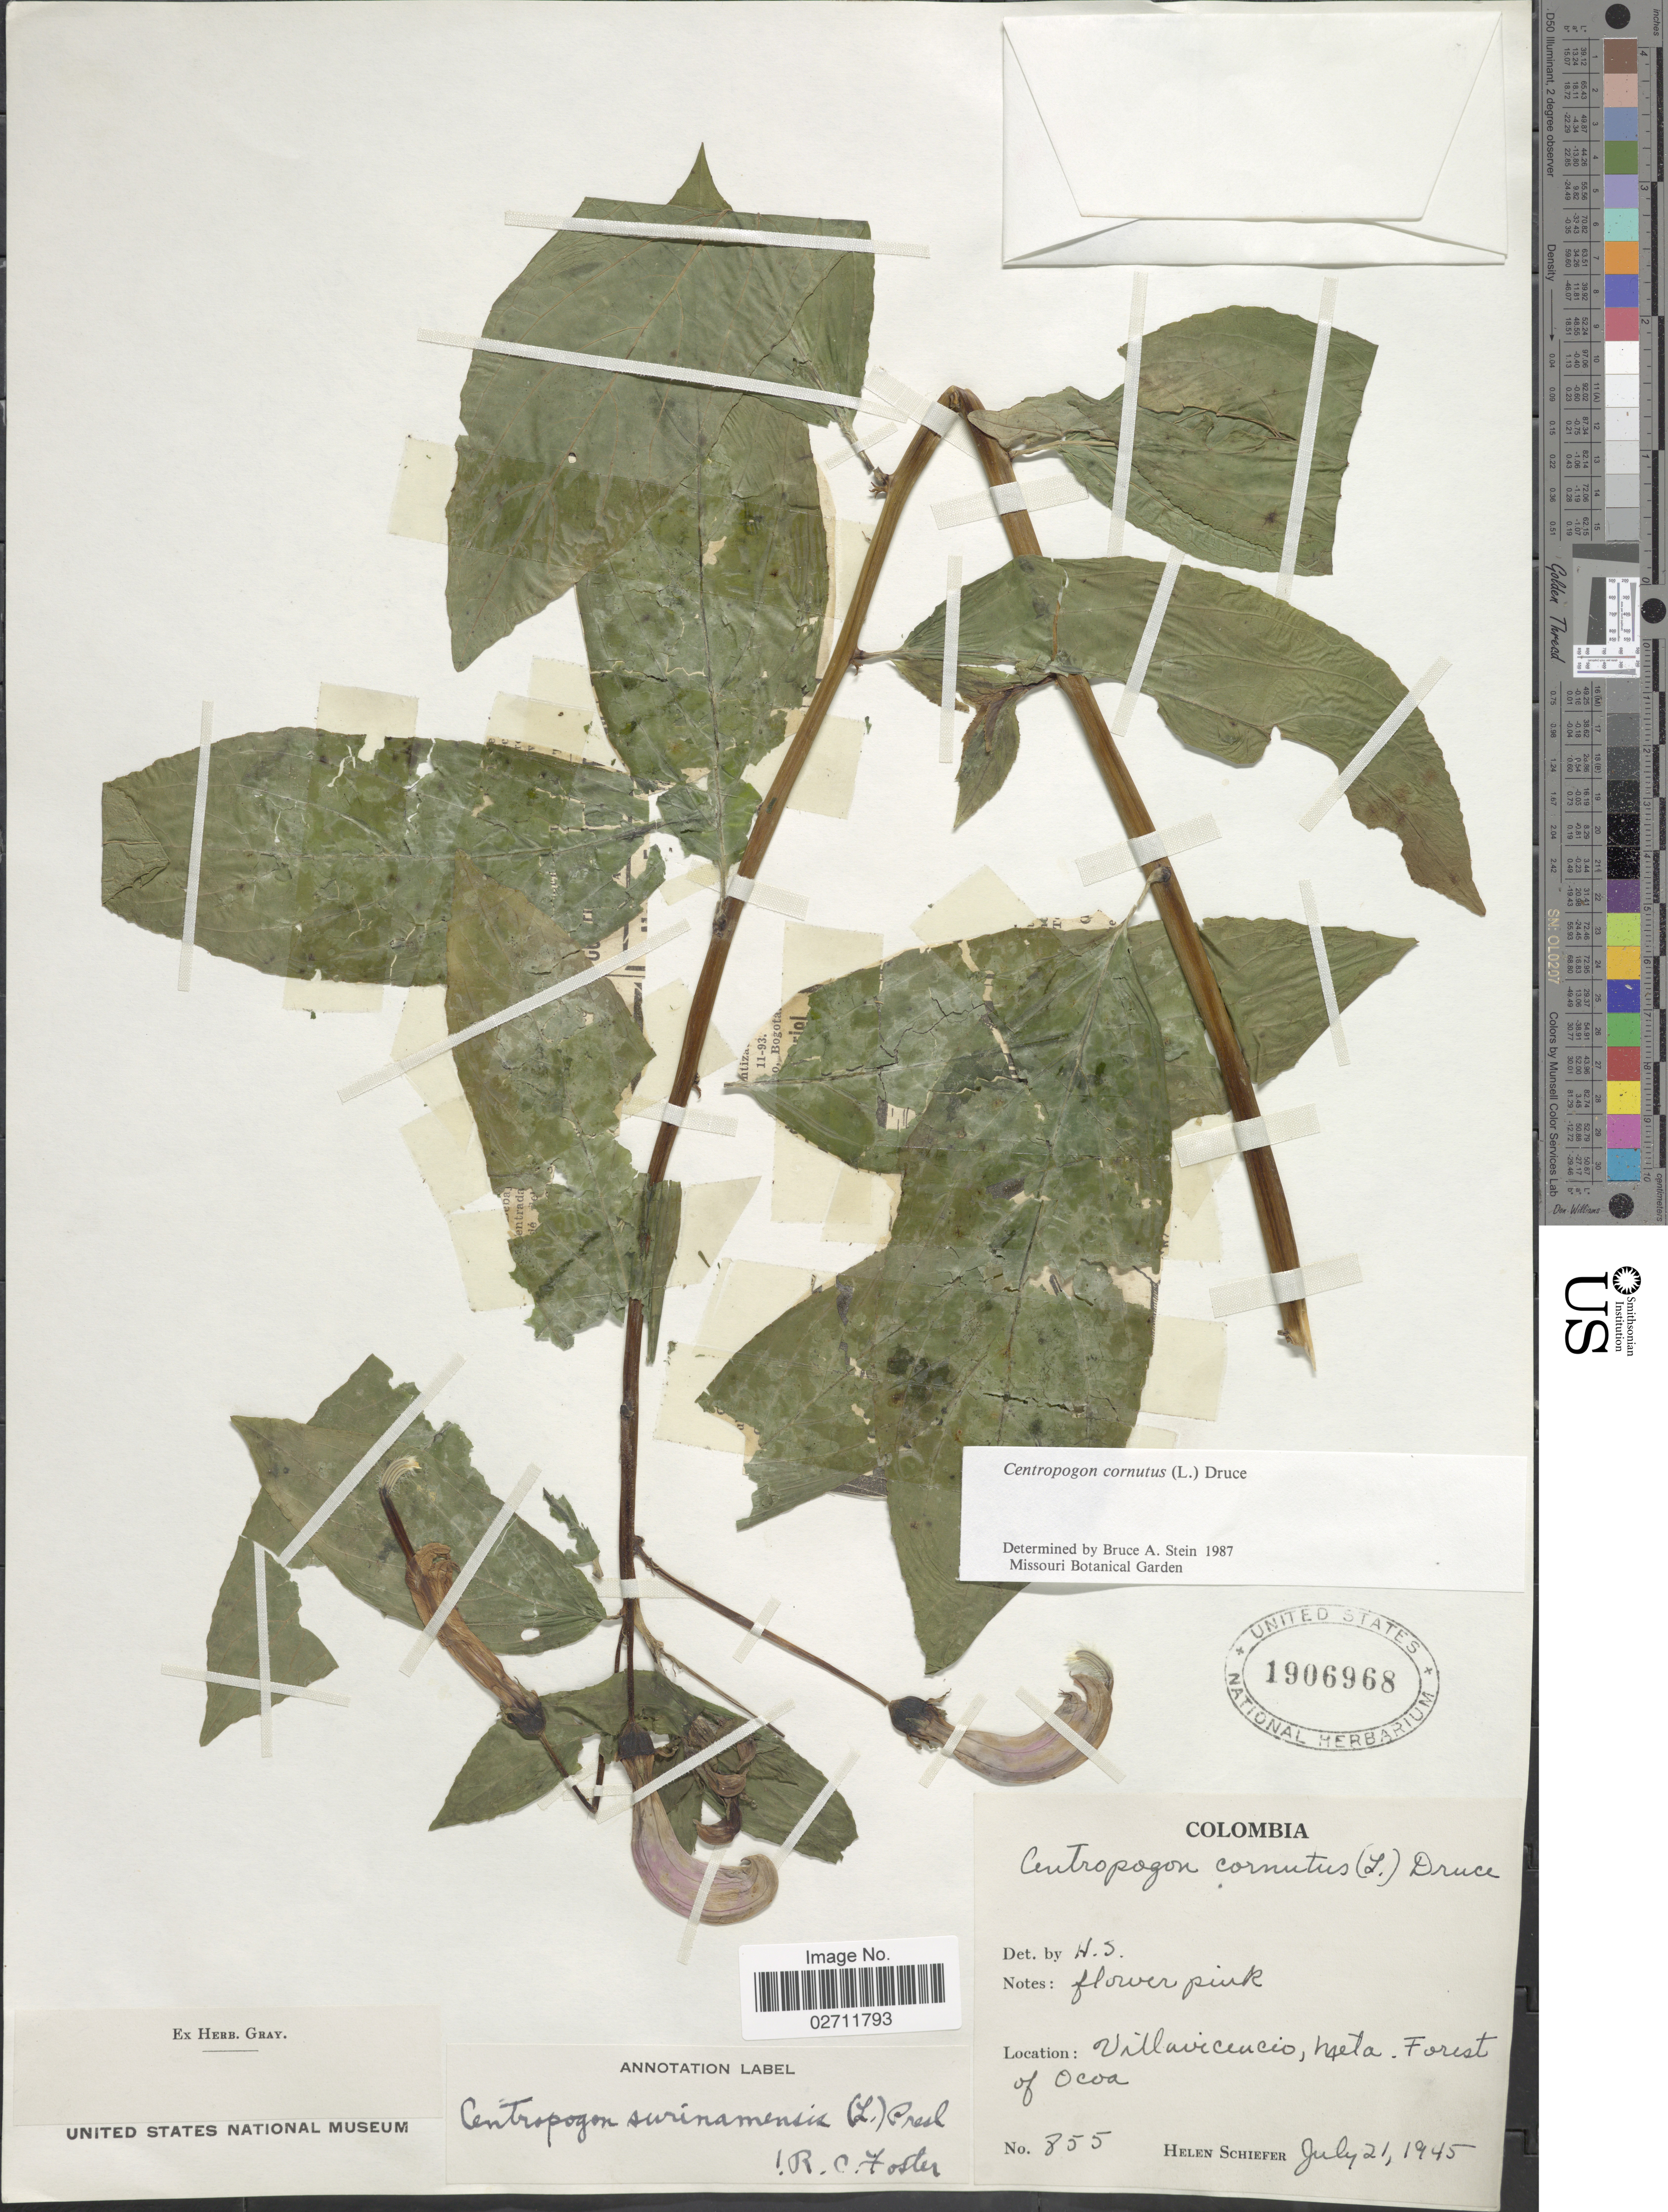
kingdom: Plantae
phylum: Tracheophyta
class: Magnoliopsida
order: Asterales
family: Campanulaceae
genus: Centropogon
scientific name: Centropogon cornutus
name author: (L.) Druce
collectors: H. Schiefer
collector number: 855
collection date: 1945-07-21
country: Colombia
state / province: Meta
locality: Villavicencio, Meta. Forest of Ocoa.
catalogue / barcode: US 1906968